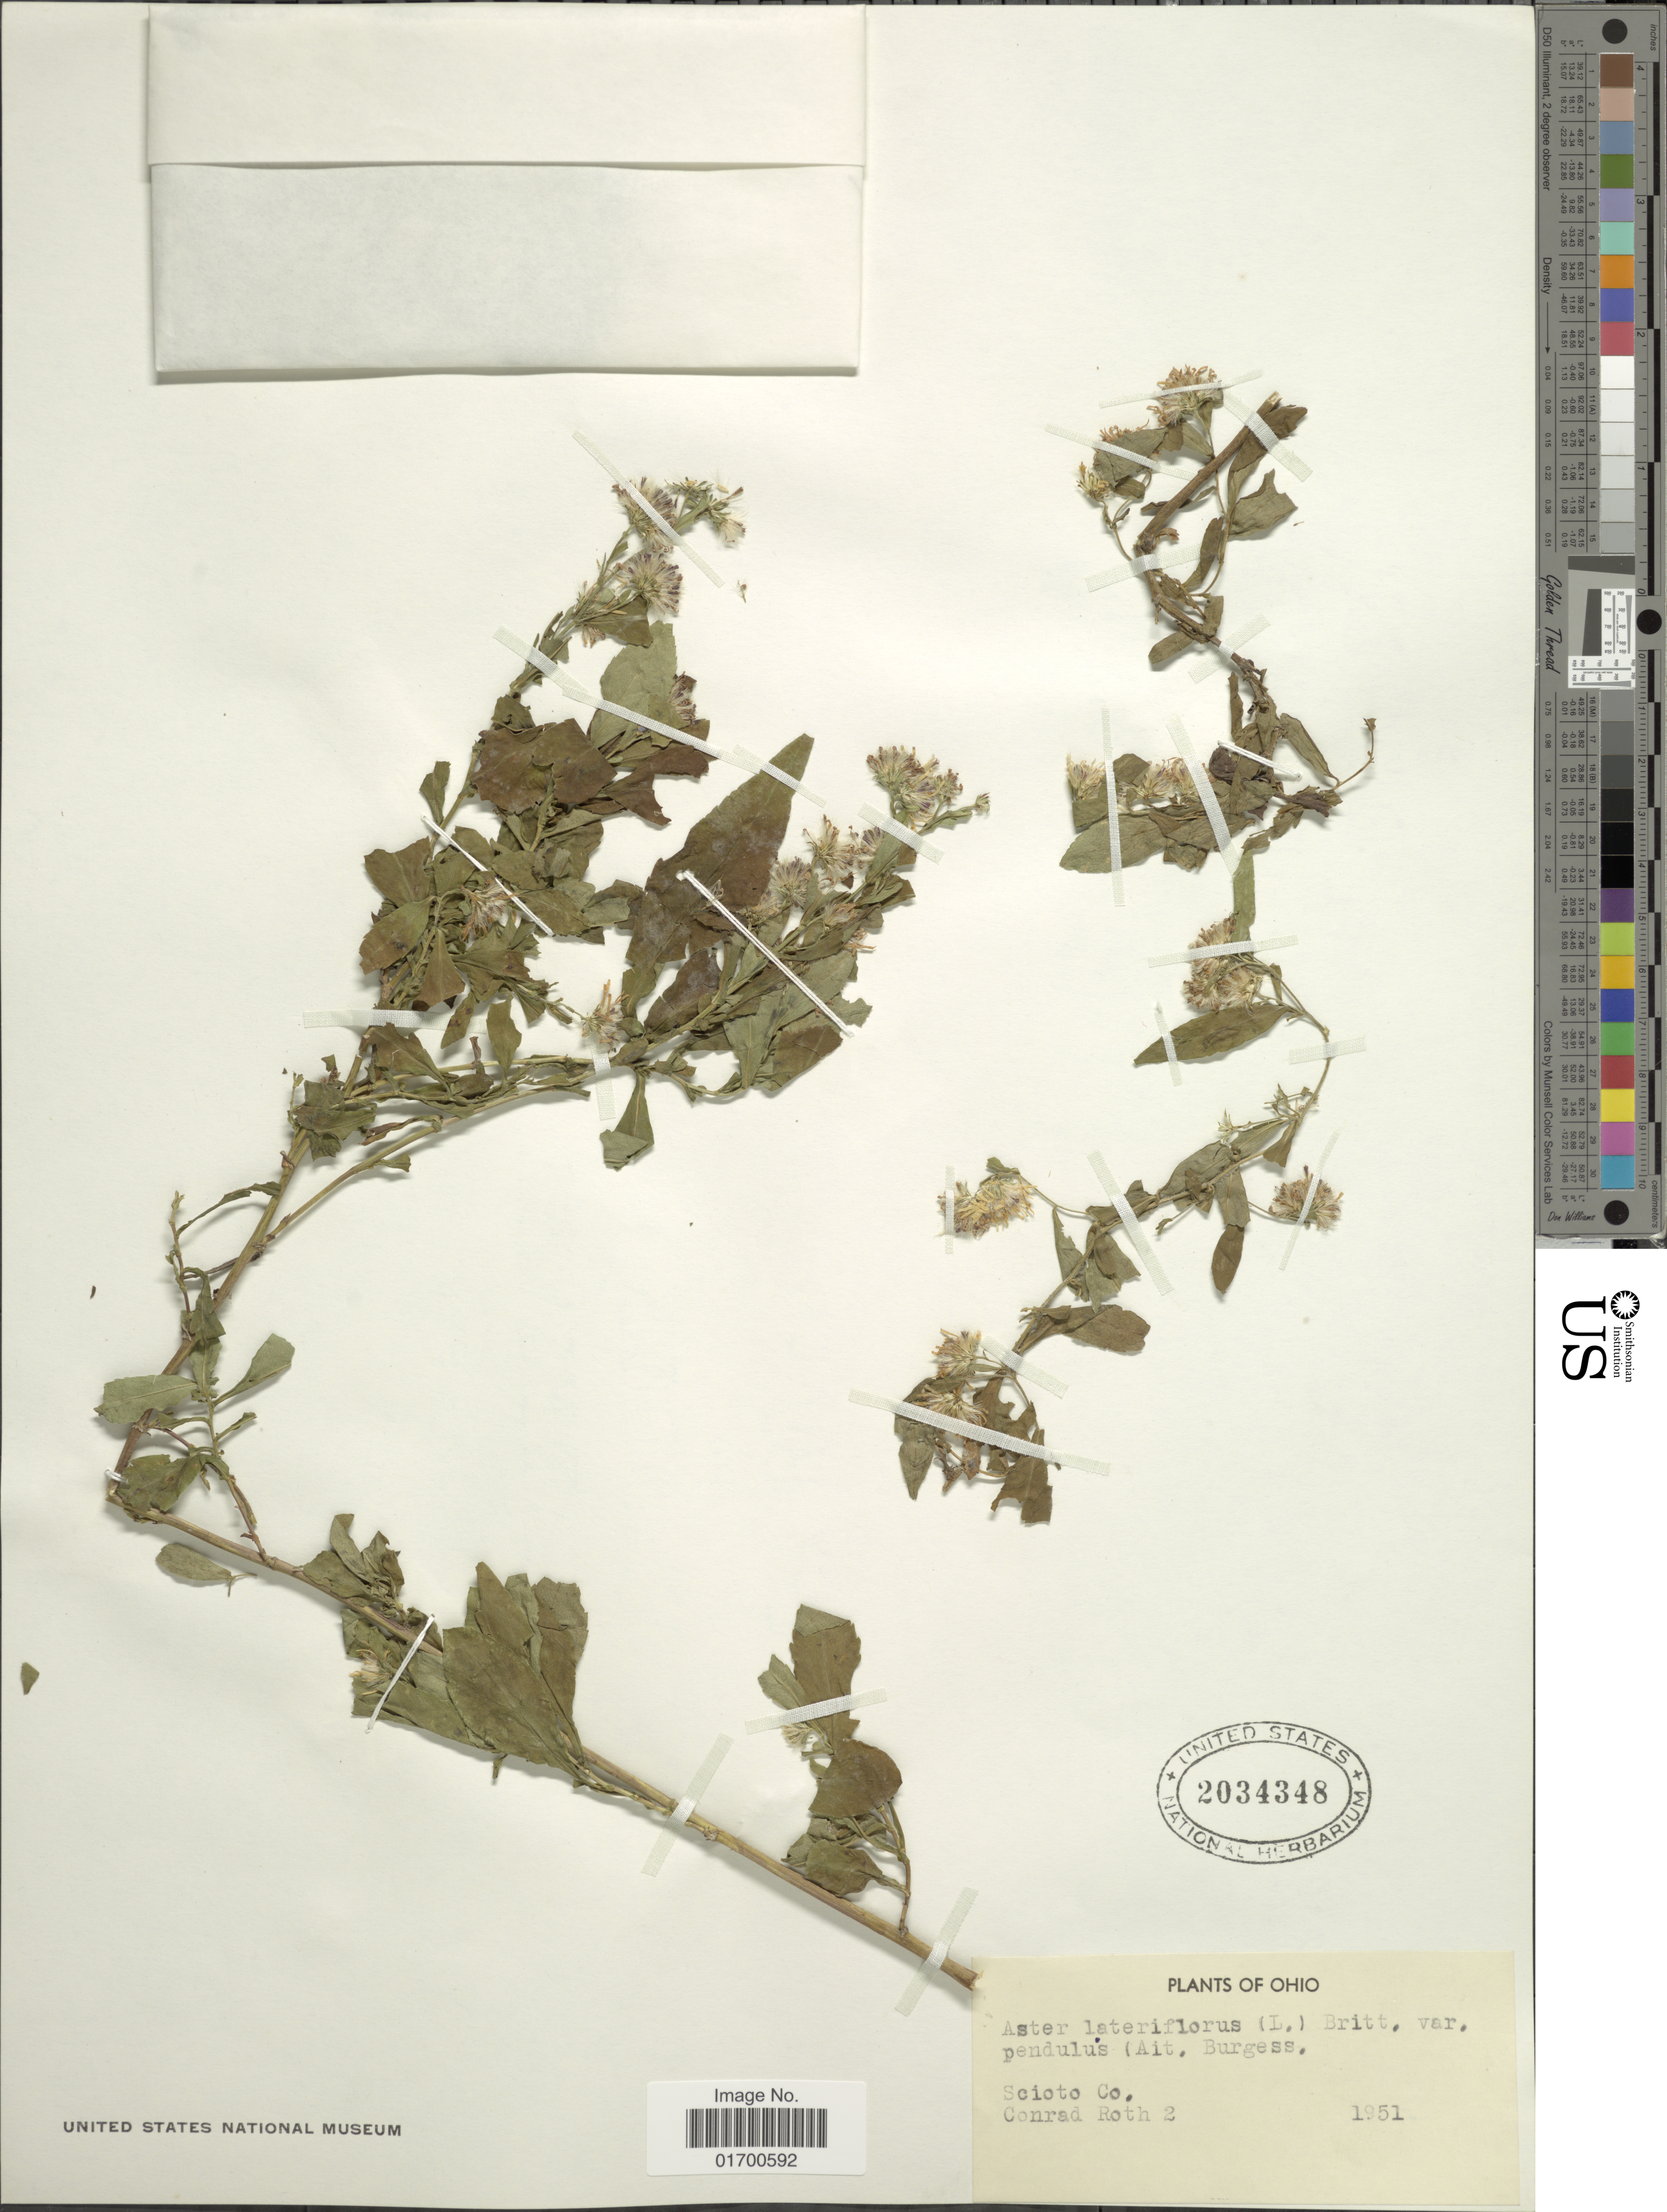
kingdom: Plantae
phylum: Tracheophyta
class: Magnoliopsida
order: Asterales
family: Asteraceae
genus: Symphyotrichum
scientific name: Symphyotrichum lateriflorum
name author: (L.) Á. Löve & D. Löve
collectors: C. Roth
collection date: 1951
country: United States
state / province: Ohio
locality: Scioto Co.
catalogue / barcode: US 2034348